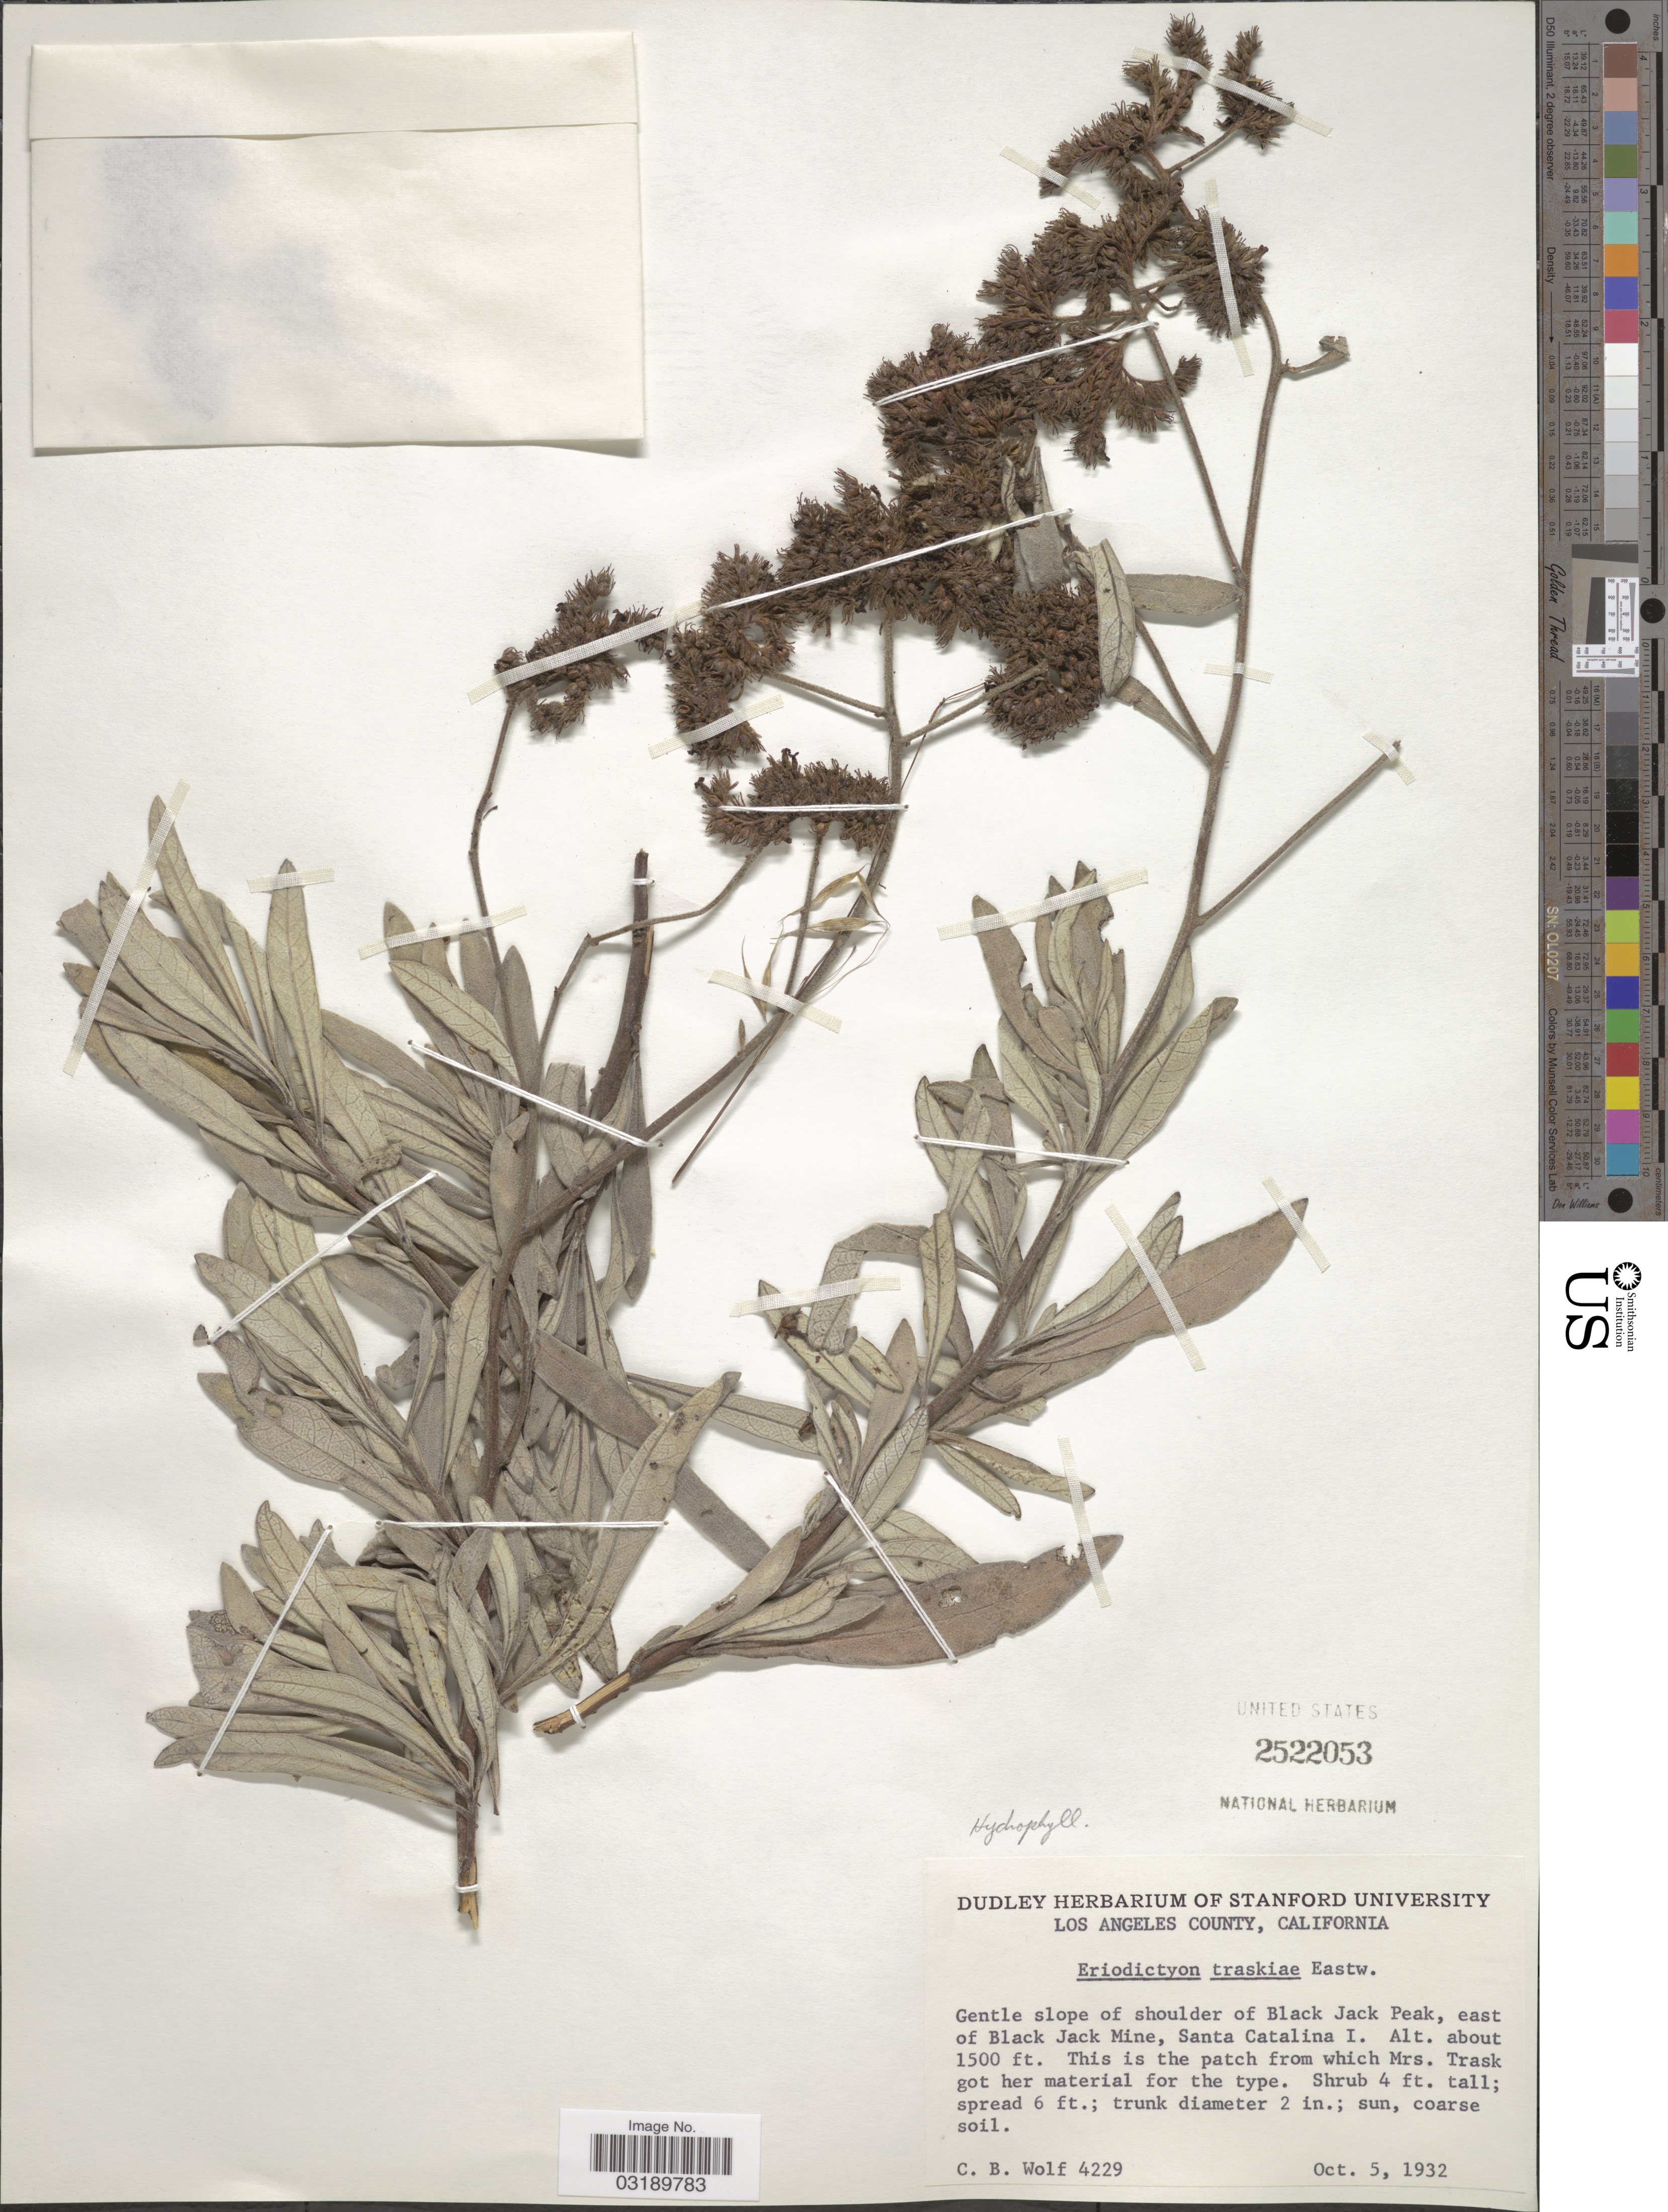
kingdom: Plantae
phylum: Tracheophyta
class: Magnoliopsida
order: Boraginales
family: Namaceae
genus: Eriodictyon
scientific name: Eriodictyon traskiae var. traskiae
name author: Eastw.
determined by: Rogers, Z. S.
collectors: C. B. Wolf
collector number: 4229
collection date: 1932-10-05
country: United States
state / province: California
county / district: Los Angeles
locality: Los Angeles County. Gentle slope of shoulder of Black Jack Peak, east of Black Jack Mine, Santa Catalina I.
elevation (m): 457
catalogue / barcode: US 2522053